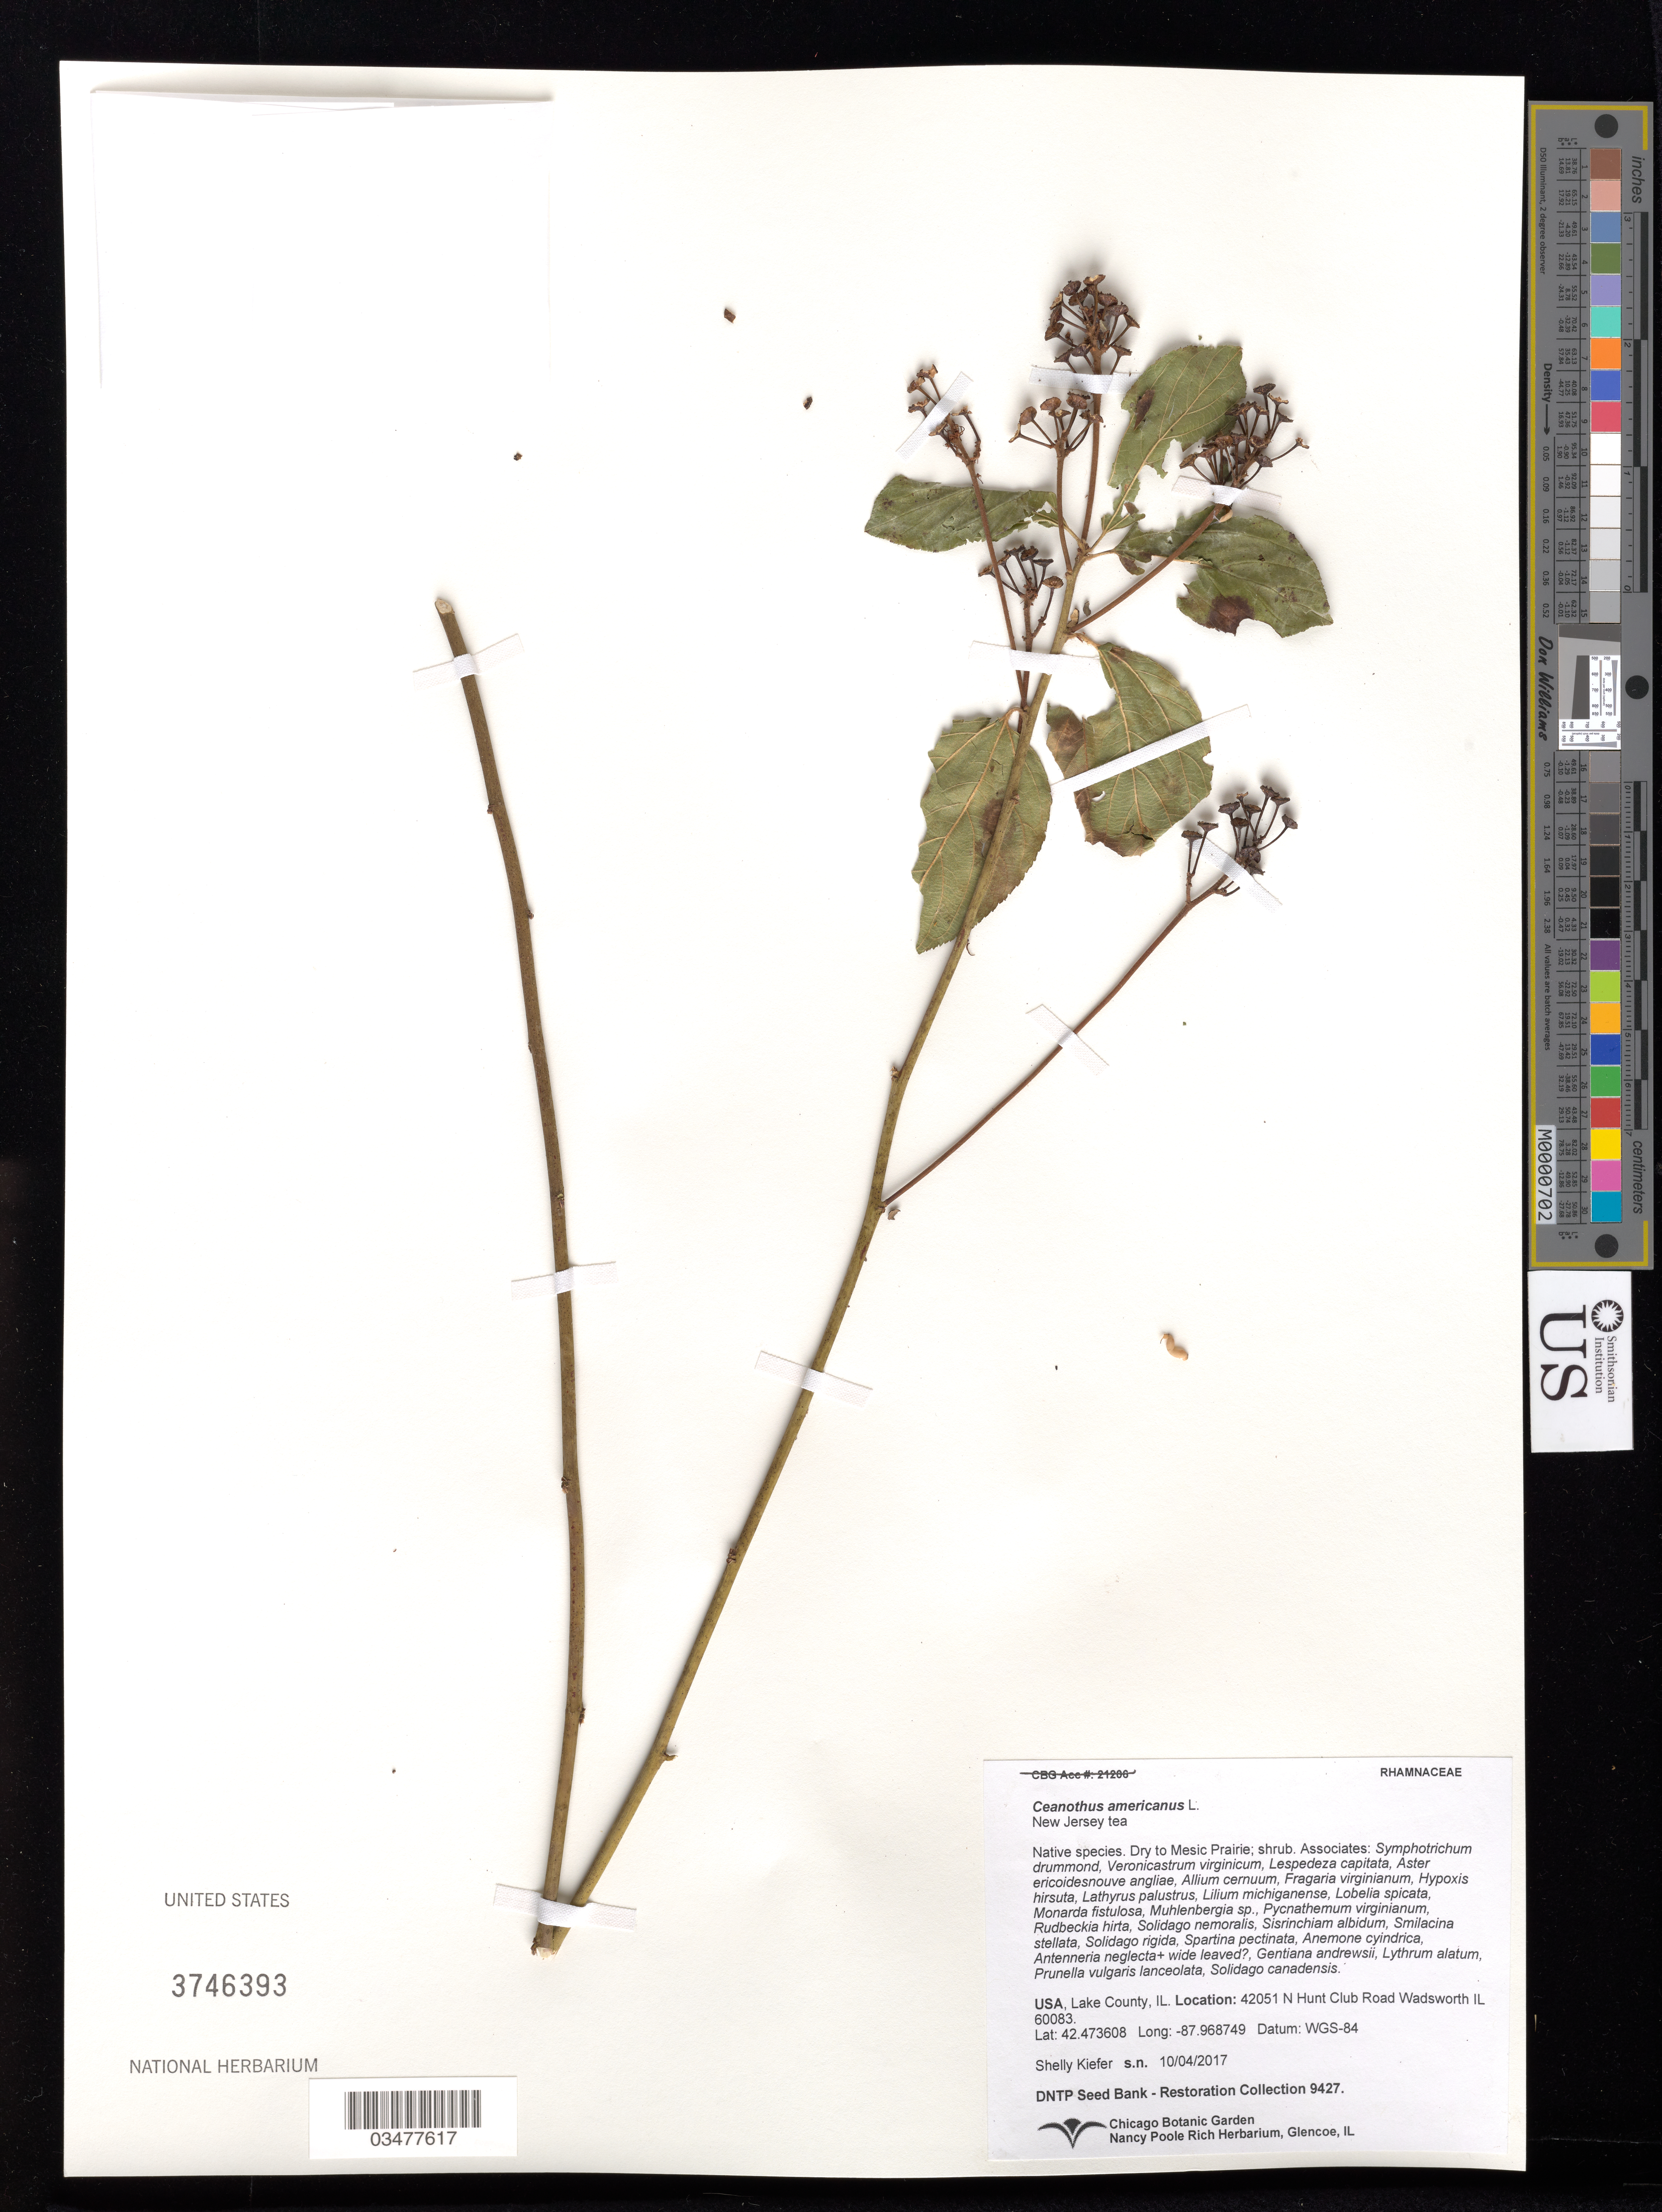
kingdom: Plantae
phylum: Tracheophyta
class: Magnoliopsida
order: Rosales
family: Rhamnaceae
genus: Ceanothus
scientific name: Ceanothus americanus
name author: L.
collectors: S. Kiefer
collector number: CBG-9427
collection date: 2017-10-04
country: United States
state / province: Illinois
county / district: Lake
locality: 42051 N Hunt Club Road Wadsworth IL 60083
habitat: Dry to Mesic Prairie. With Allium cernuum, Hypoxis hirsuta, Lobelia spicata, Lythrum alatum, ect.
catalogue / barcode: US 3746393